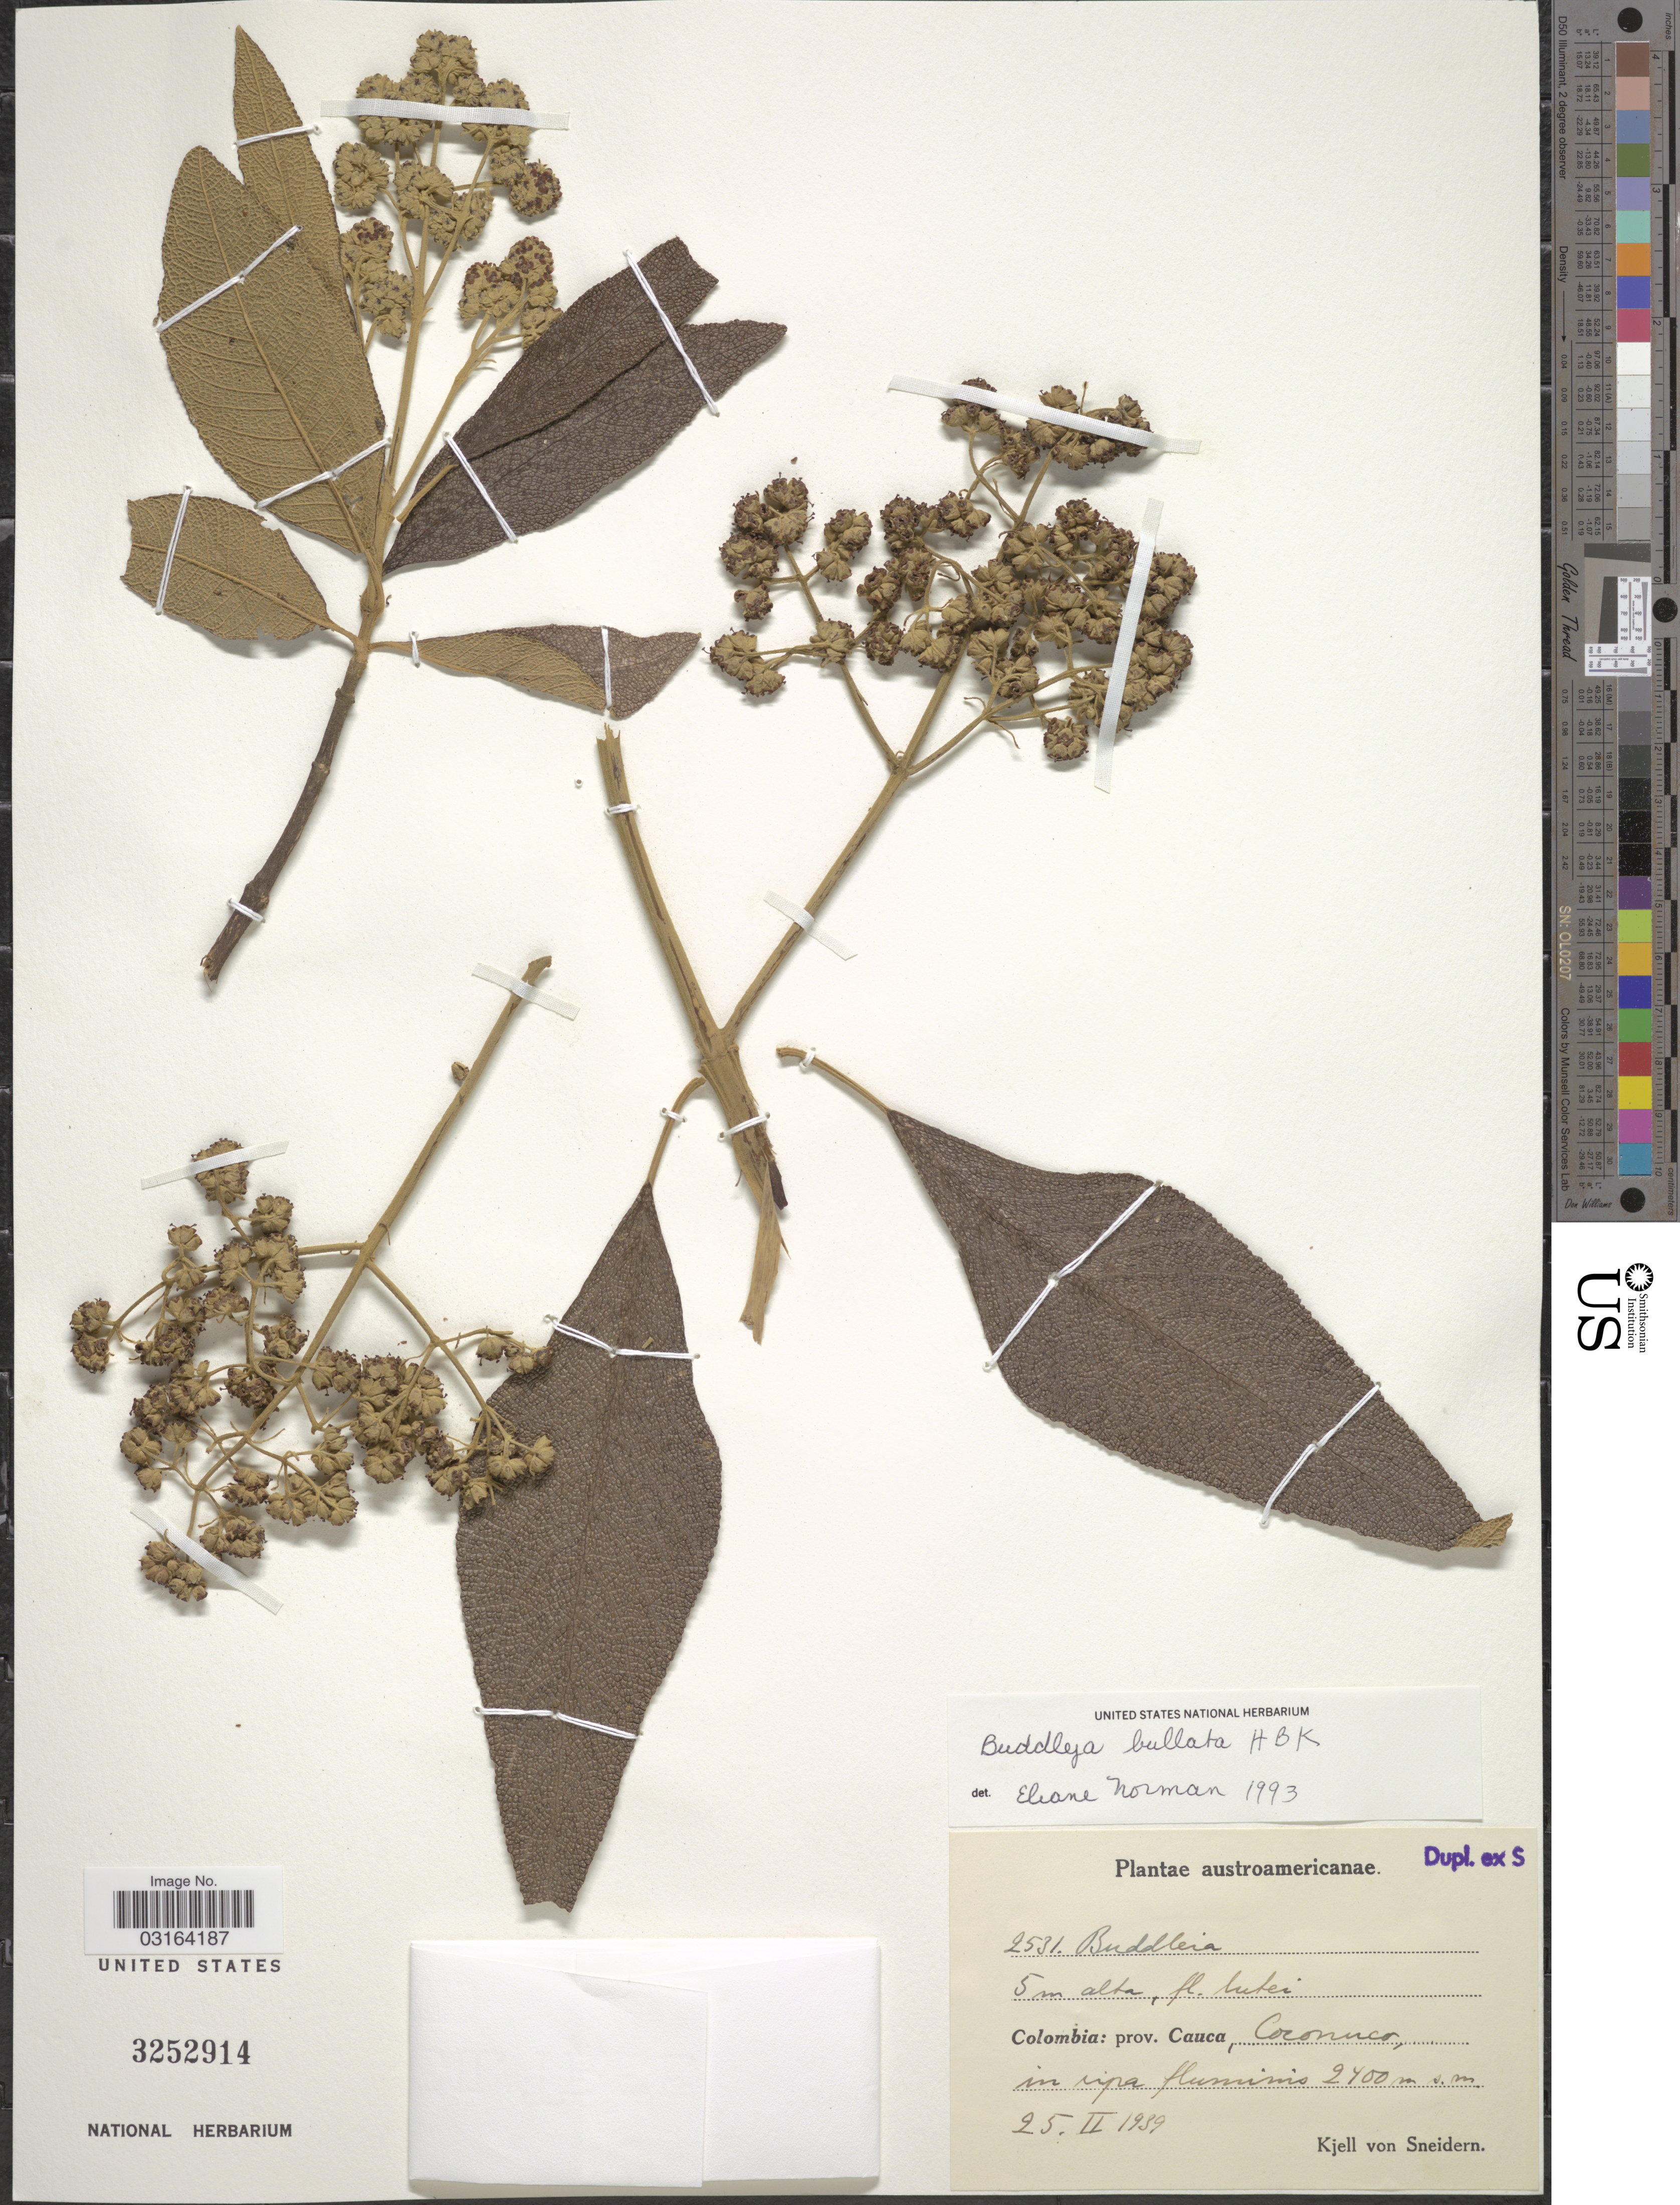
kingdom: Plantae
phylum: Tracheophyta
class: Magnoliopsida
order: Lamiales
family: Scrophulariaceae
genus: Buddleja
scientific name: Buddleja bullata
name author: Kunth in Humb. & et al.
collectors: K. von Sneidern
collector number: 2531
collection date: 1939-02-25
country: Colombia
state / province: Cauca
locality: Coconuco.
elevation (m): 2400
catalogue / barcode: US 3252914